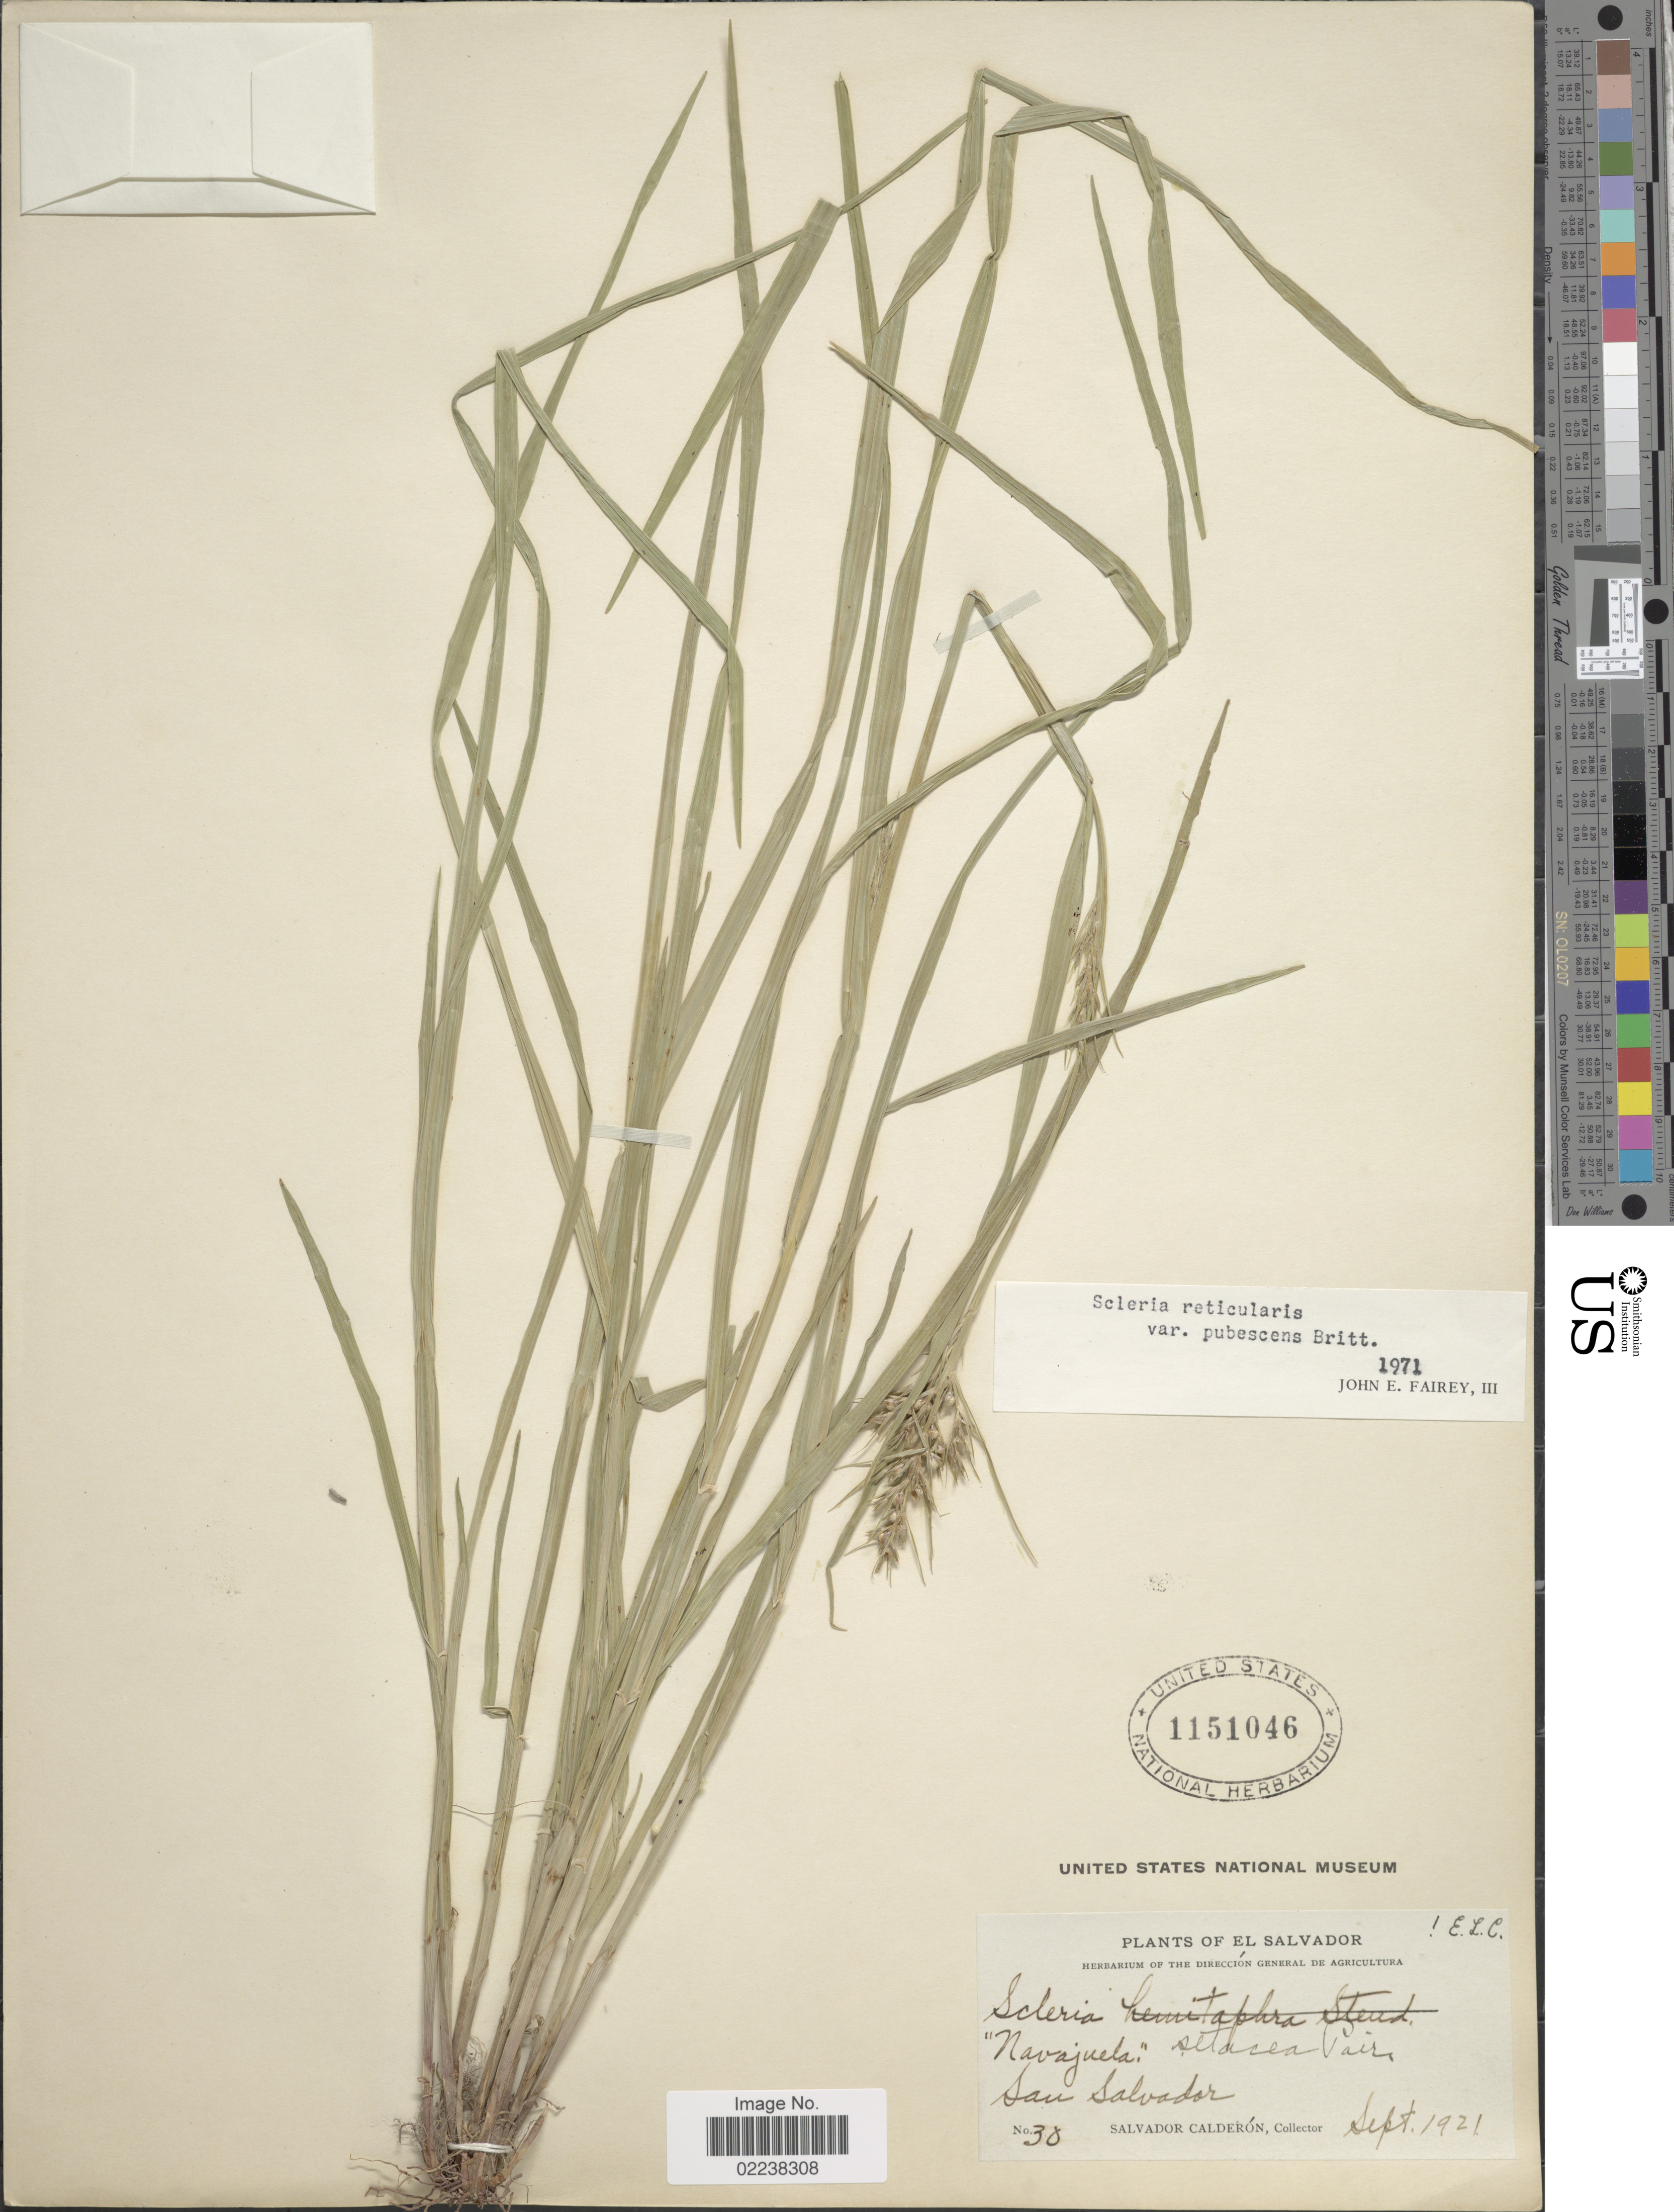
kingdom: Plantae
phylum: Tracheophyta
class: Liliopsida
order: Poales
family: Cyperaceae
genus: Scleria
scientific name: Scleria muehlenbergii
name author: Steud.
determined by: Strong, Mark T., (BOT), Smithsonian Institution - National Museum of Natural History (UNITED STATES)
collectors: S. Calderón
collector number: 38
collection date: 1921-09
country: El Salvador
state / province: San Salvador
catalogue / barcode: US 1151046